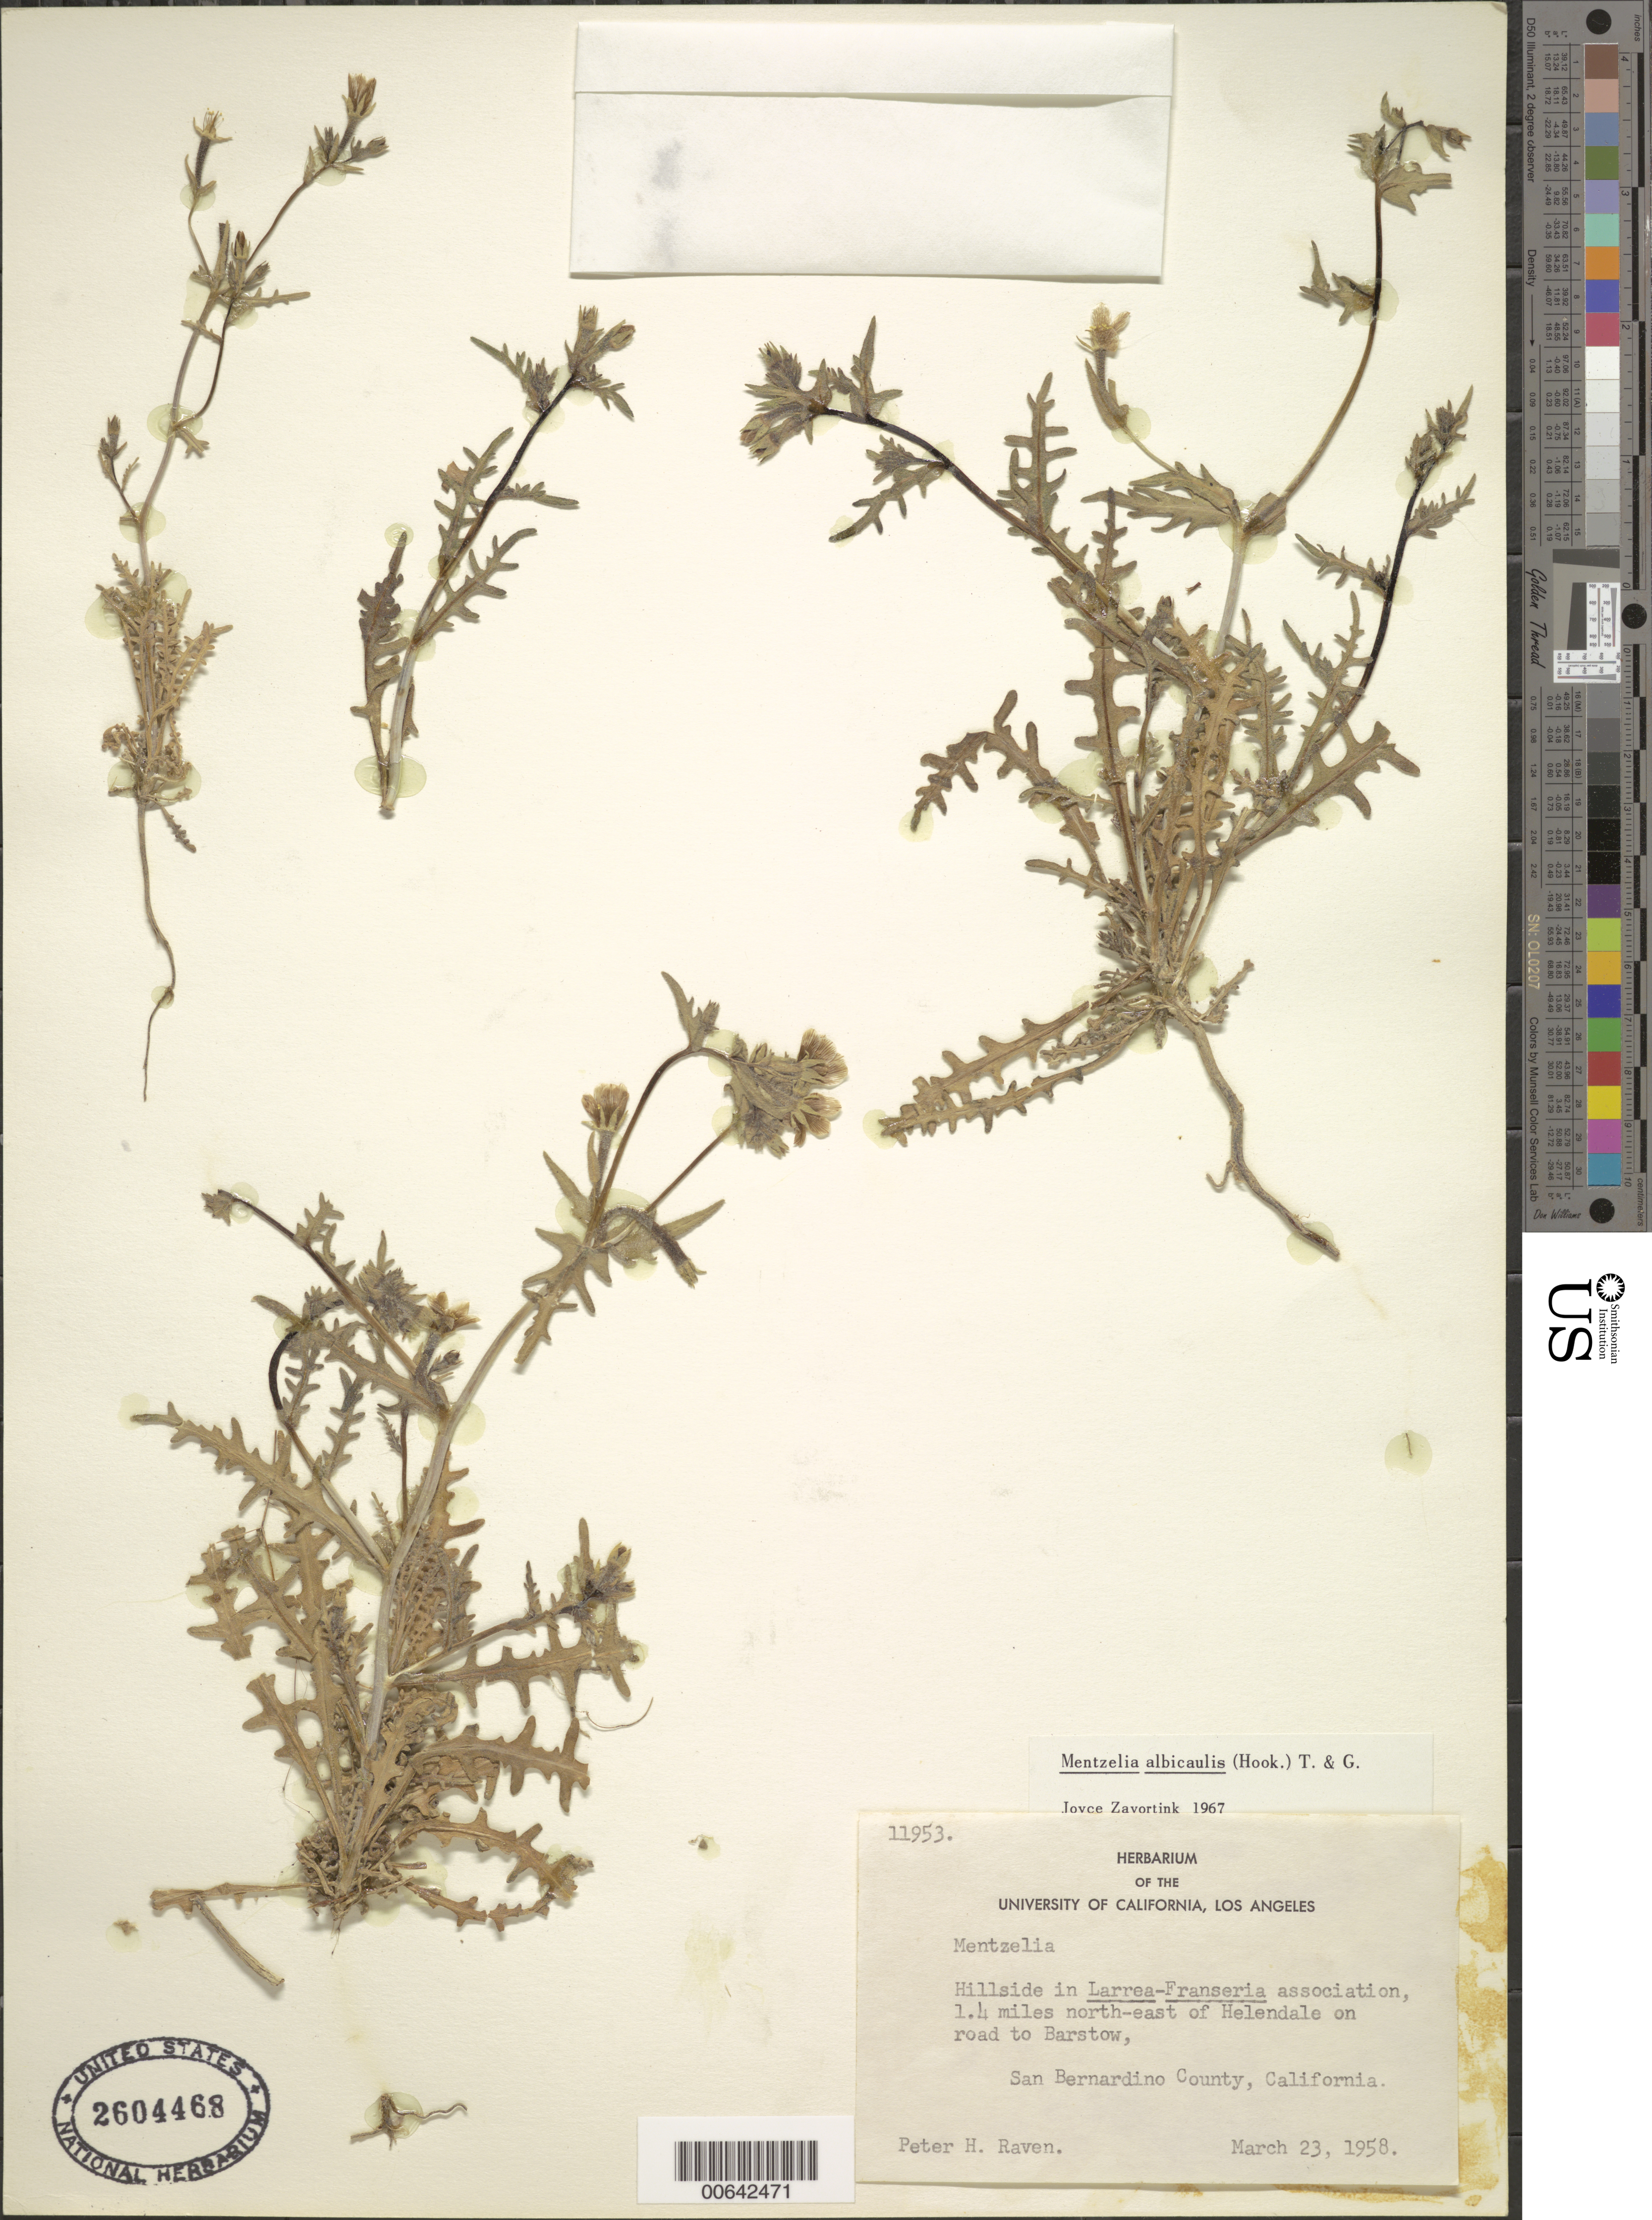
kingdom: Plantae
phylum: Tracheophyta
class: Magnoliopsida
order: Cornales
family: Loasaceae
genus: Mentzelia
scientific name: Mentzelia albicaulis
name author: (Douglas ex Hook.) Douglas ex Torr. & A. Gray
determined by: Zavortink, J. E.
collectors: P. H. Raven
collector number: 11953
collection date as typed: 23 Mar 1958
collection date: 1958-03-23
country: United States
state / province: California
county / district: San Bernardino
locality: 1.4 miles north-east of Helendale on road to Barstow.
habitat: Hillside in Larrea-Franseria association.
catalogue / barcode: US 2604468